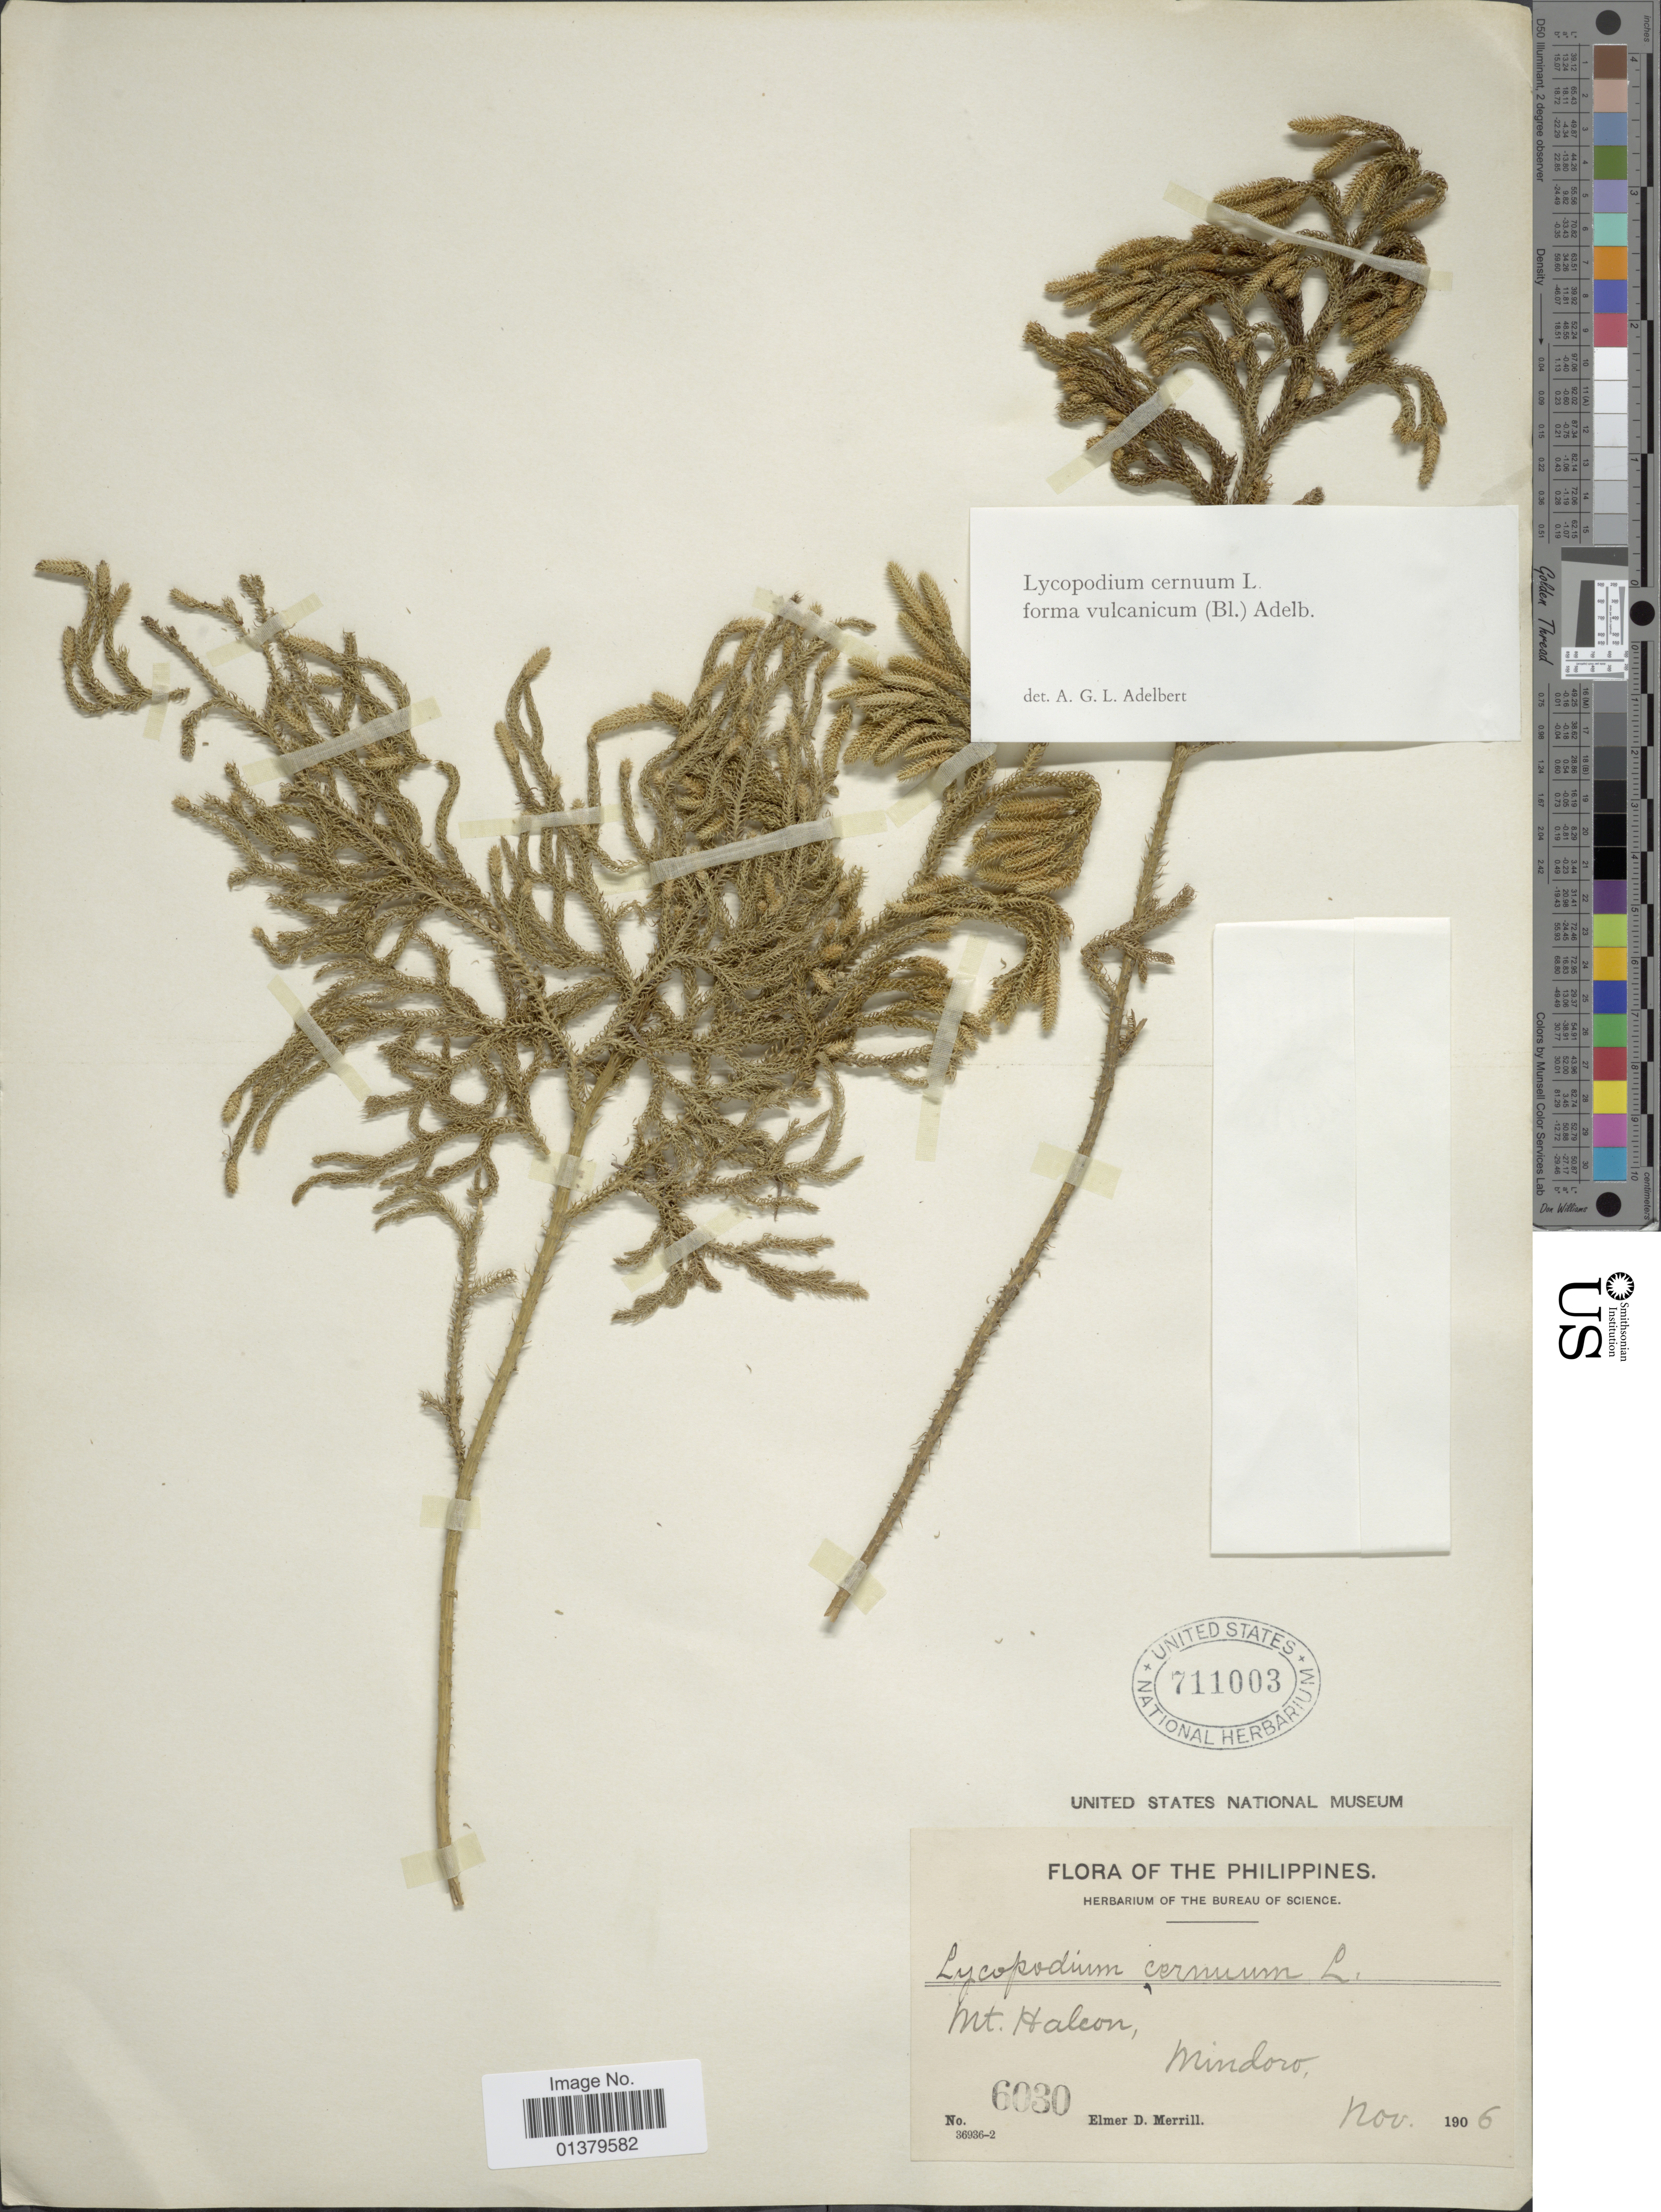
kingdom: Plantae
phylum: Tracheophyta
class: Lycopodiopsida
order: Lycopodiales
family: Lycopodiaceae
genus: Palhinhaea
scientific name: Palhinhaea cernua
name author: (L.) Vasc. & Franco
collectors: E. D. Merrill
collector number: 6030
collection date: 1906-11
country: Philippines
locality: Mt Halcon, Mindoro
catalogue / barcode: US 711003